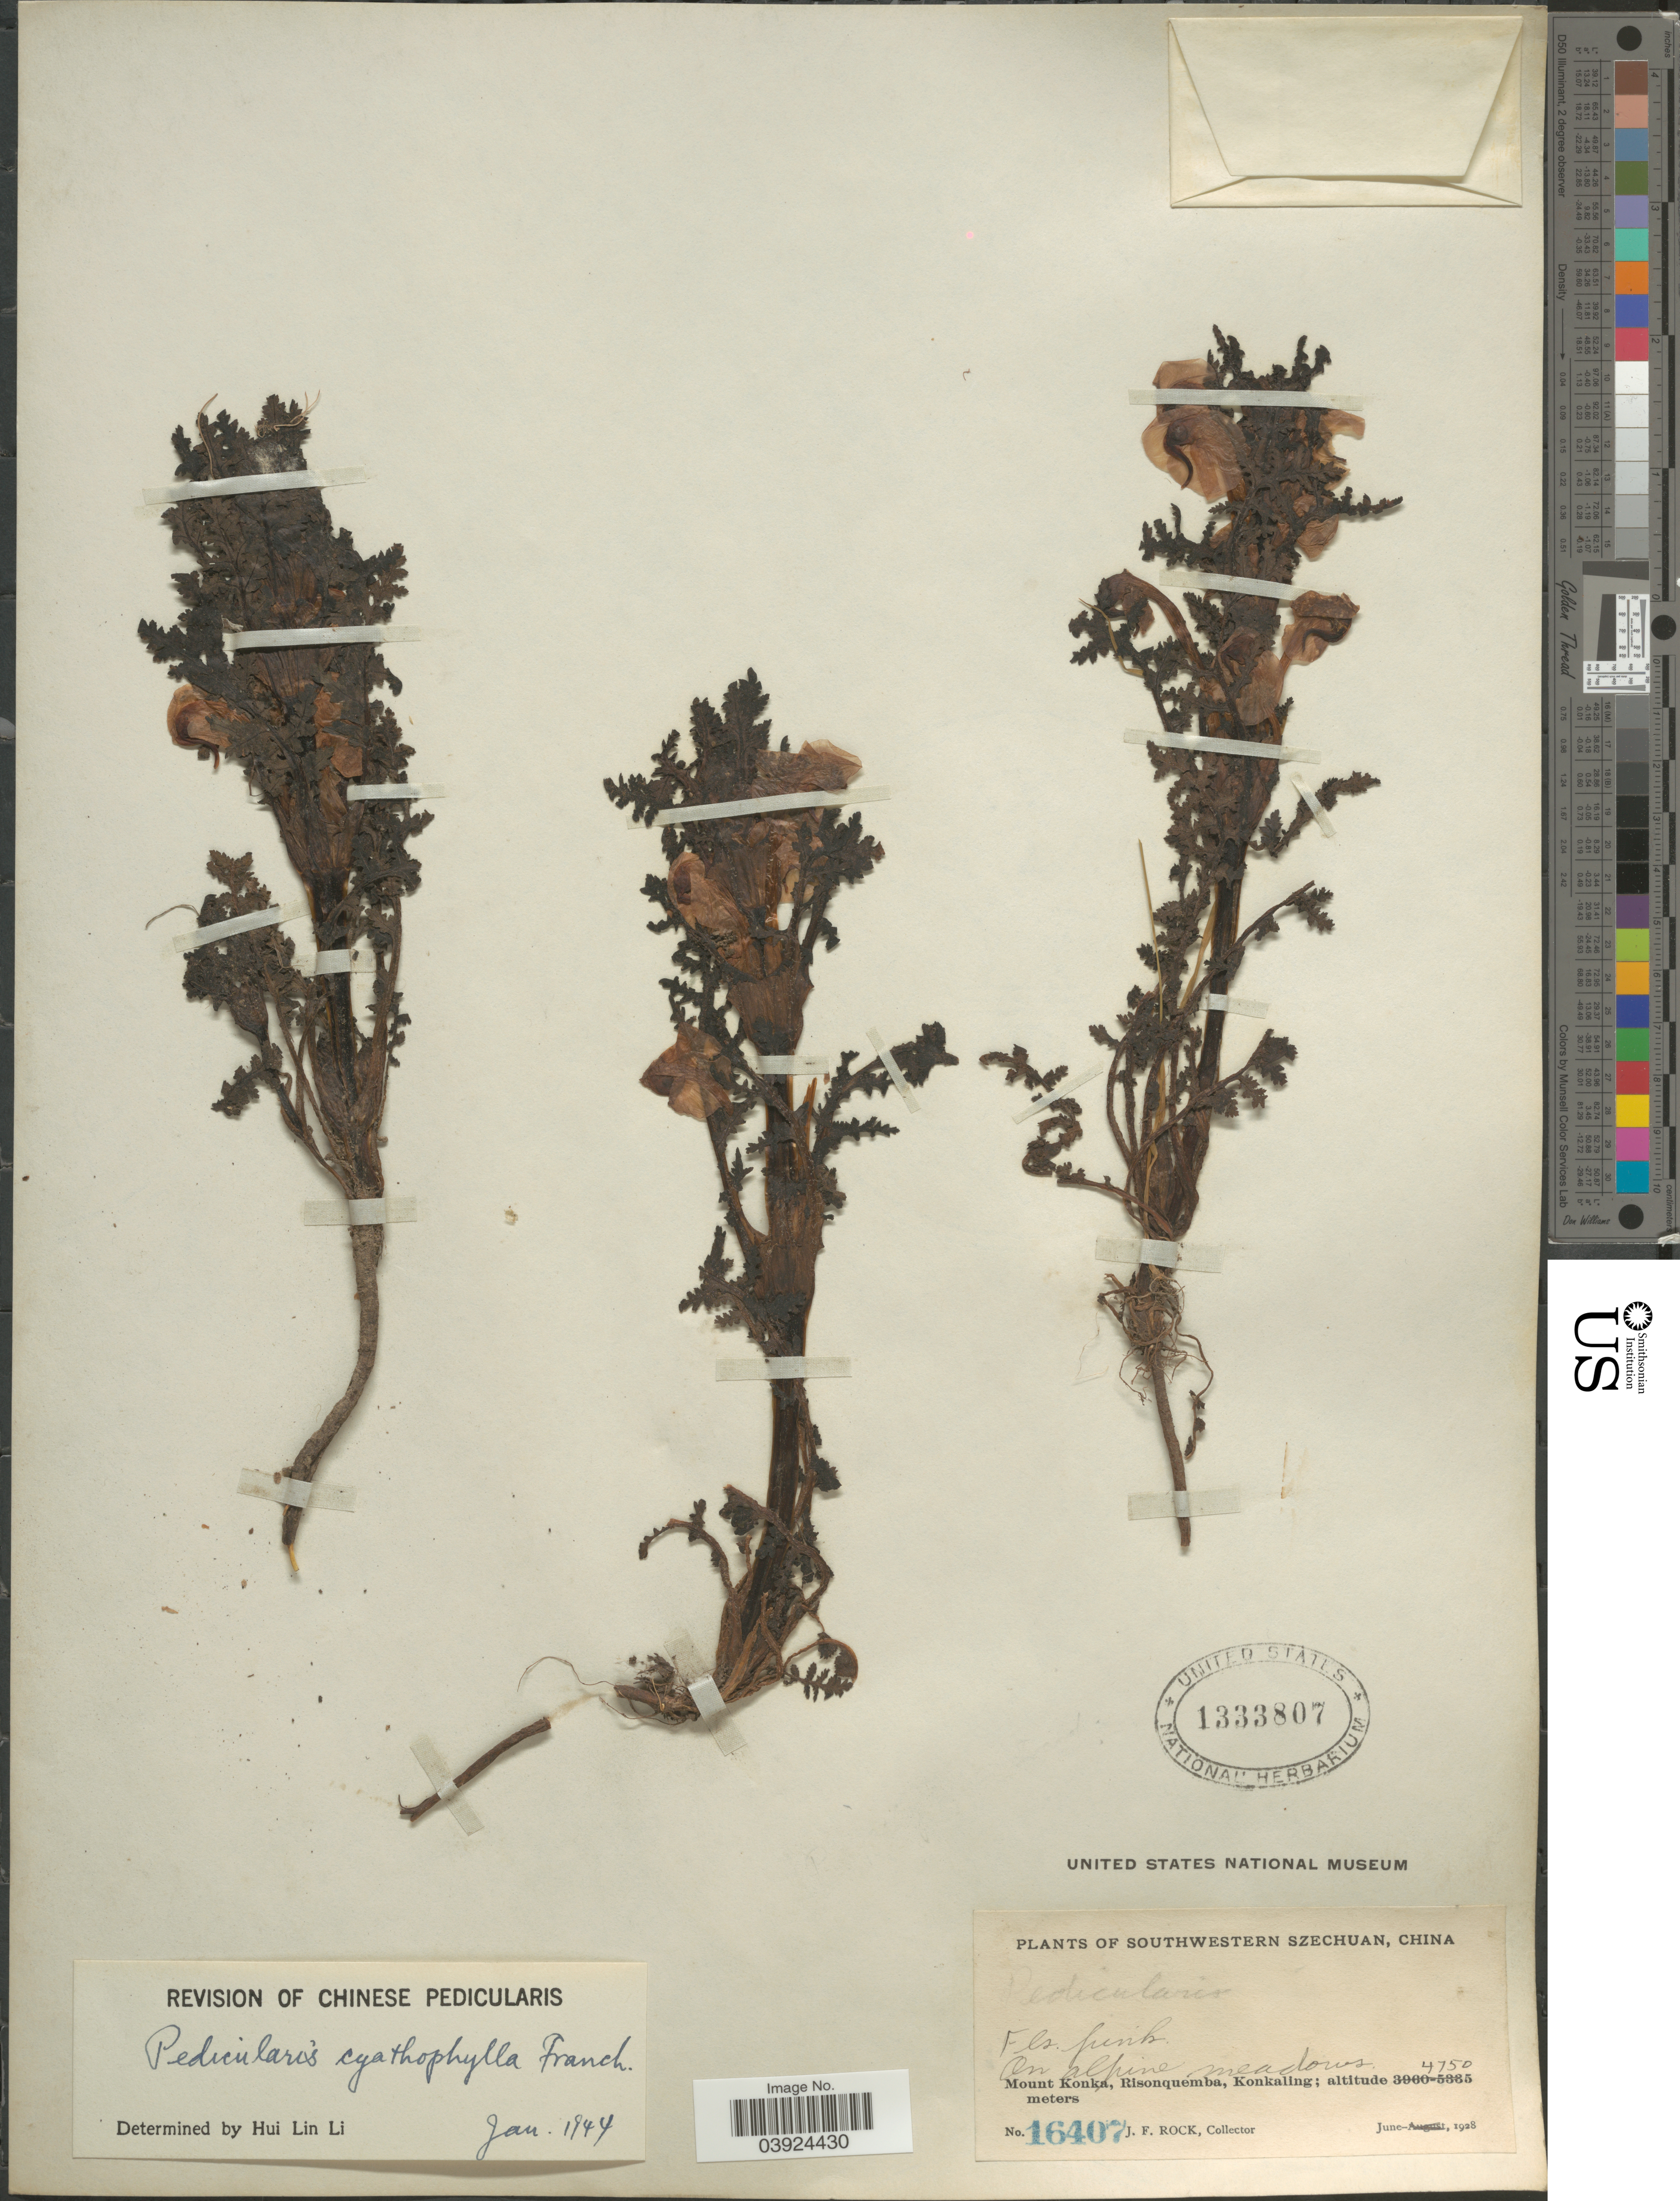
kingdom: Plantae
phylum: Tracheophyta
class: Magnoliopsida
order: Lamiales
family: Orobanchaceae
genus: Pedicularis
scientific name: Pedicularis cyathophylla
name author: Franch.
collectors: J. Rock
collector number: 16407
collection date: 1928-06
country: China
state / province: Sichuan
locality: Southwestern Szechuan. Mount Konka, Risonquemba, Konkaling.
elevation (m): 4750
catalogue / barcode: US 1333807